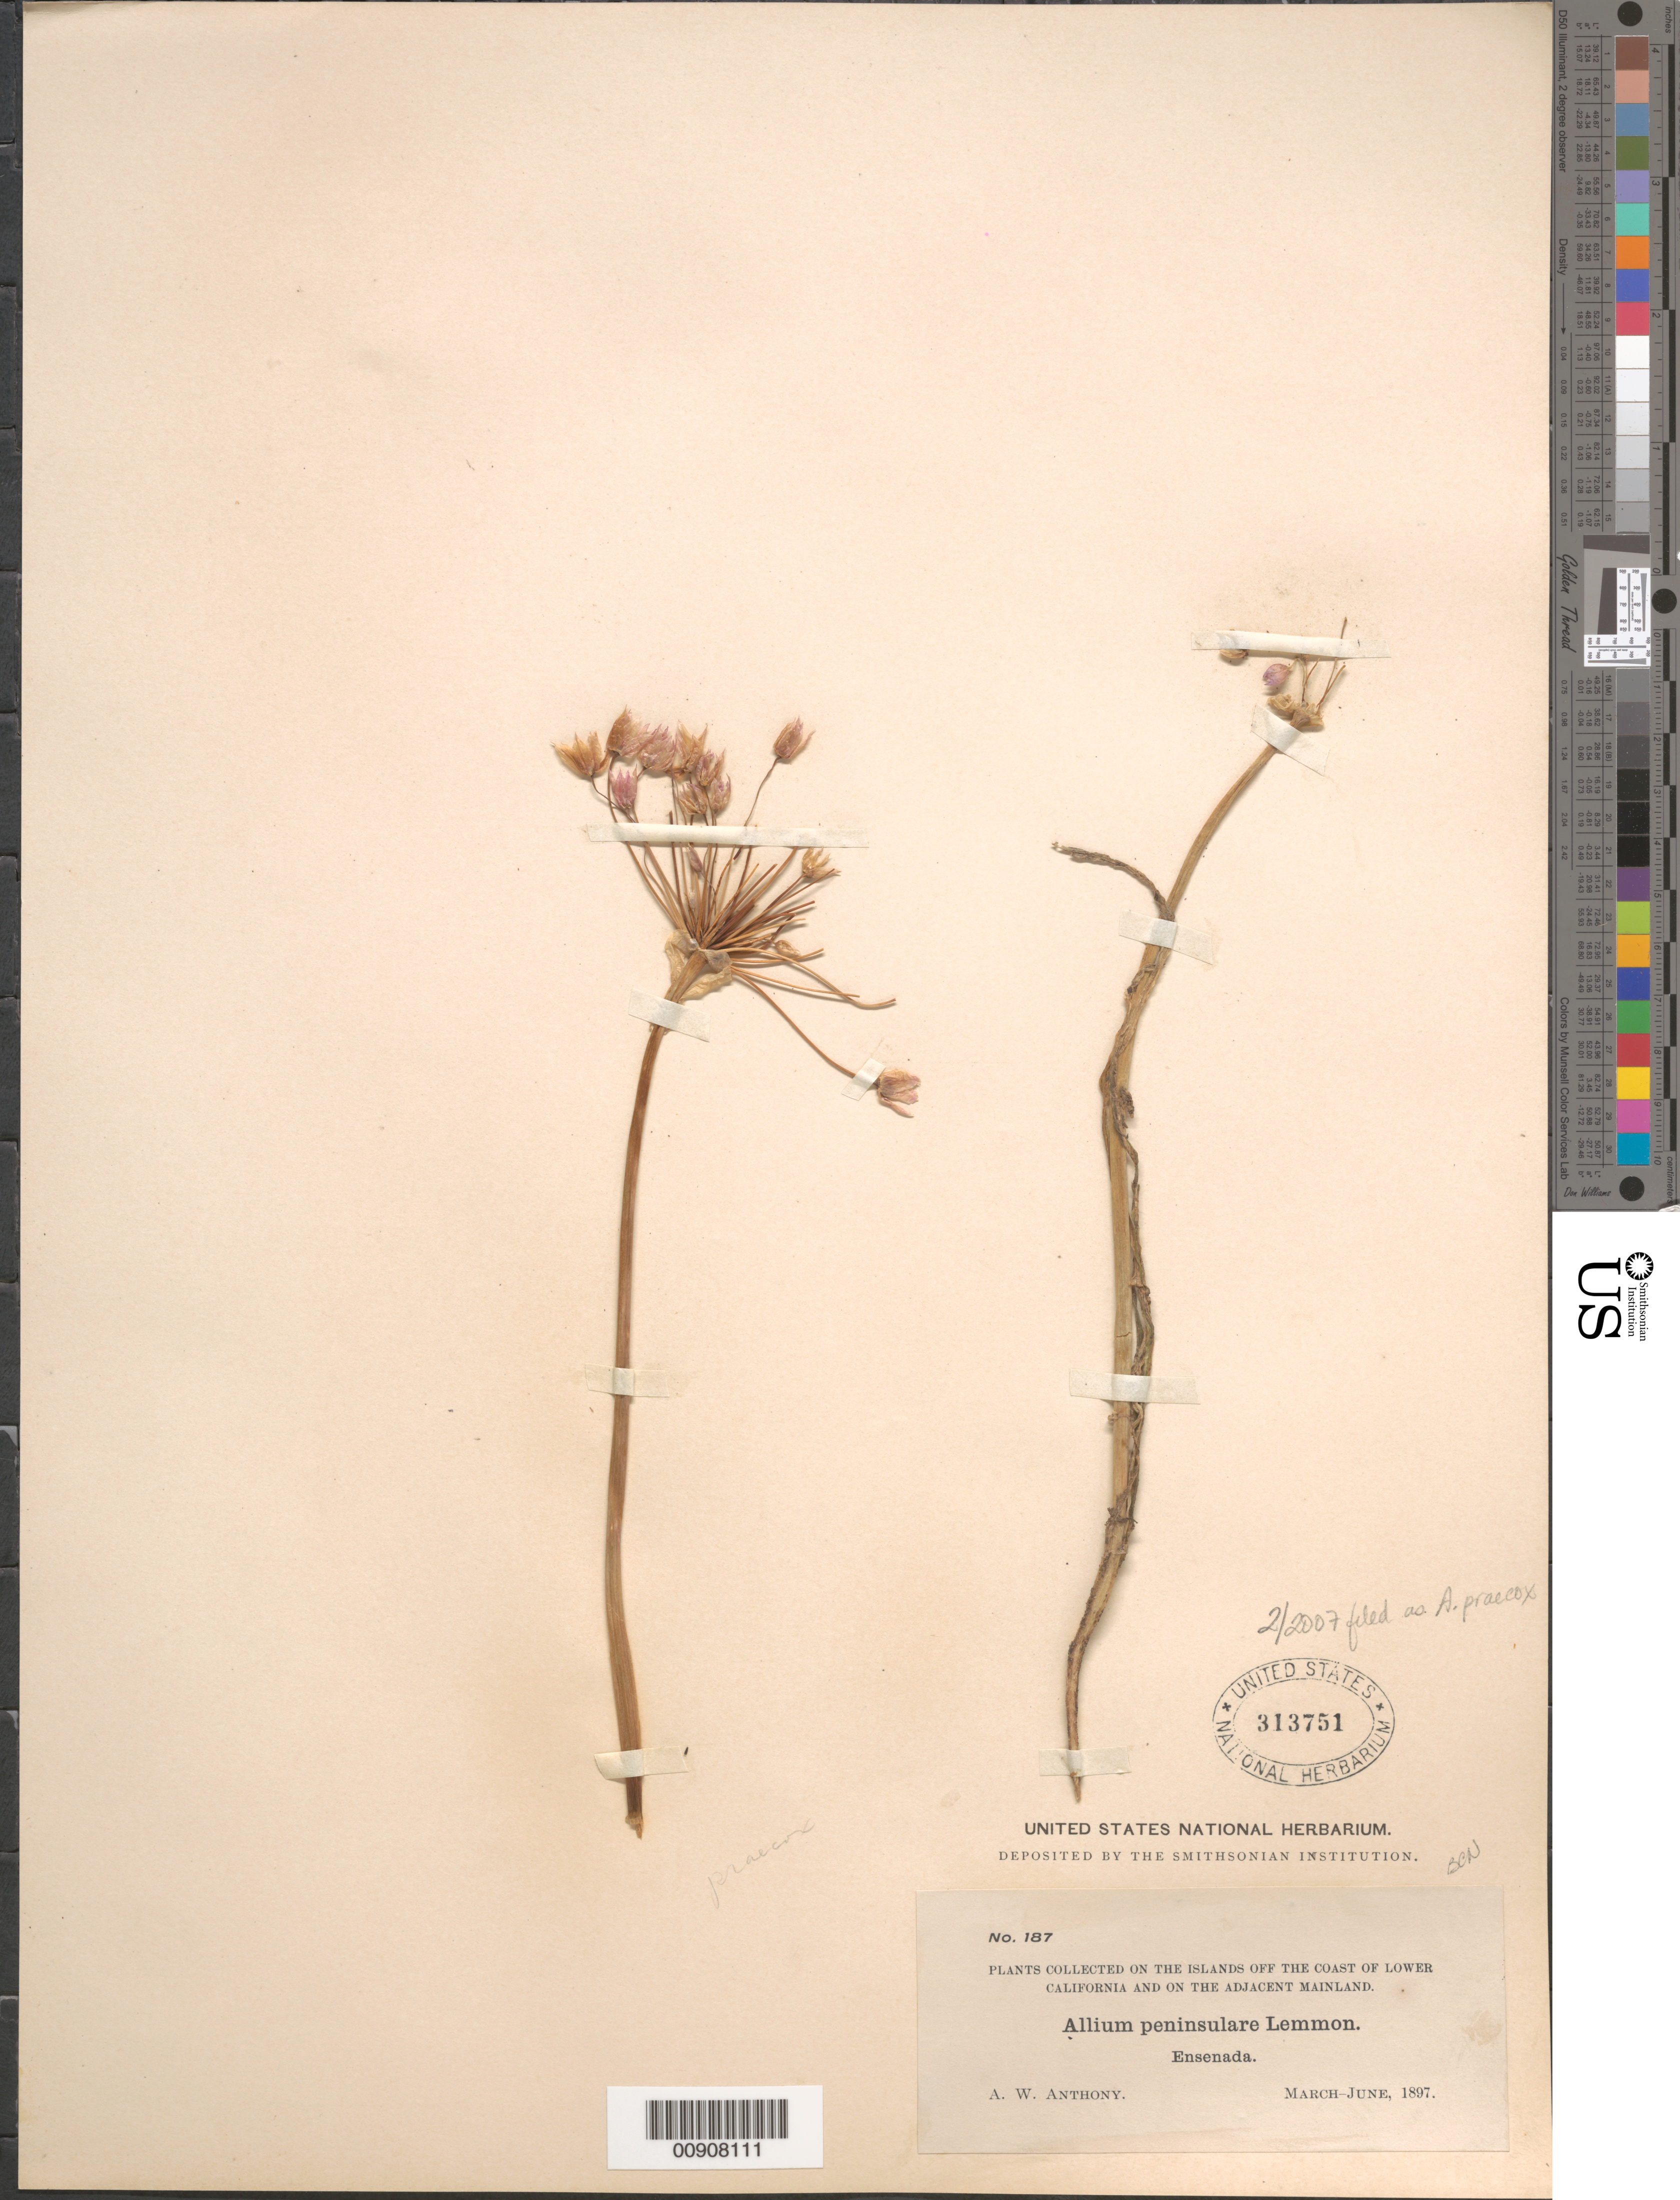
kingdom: Plantae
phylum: Tracheophyta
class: Liliopsida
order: Asparagales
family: Amaryllidaceae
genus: Allium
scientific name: Allium praecox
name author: Brandegee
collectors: A. W. Anthony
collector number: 187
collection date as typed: Mar 1897 to -- Jun 1897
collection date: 1897-03/1897-06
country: Mexico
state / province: Baja California Norte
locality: Ensenada, Lower California.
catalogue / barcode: US 313751